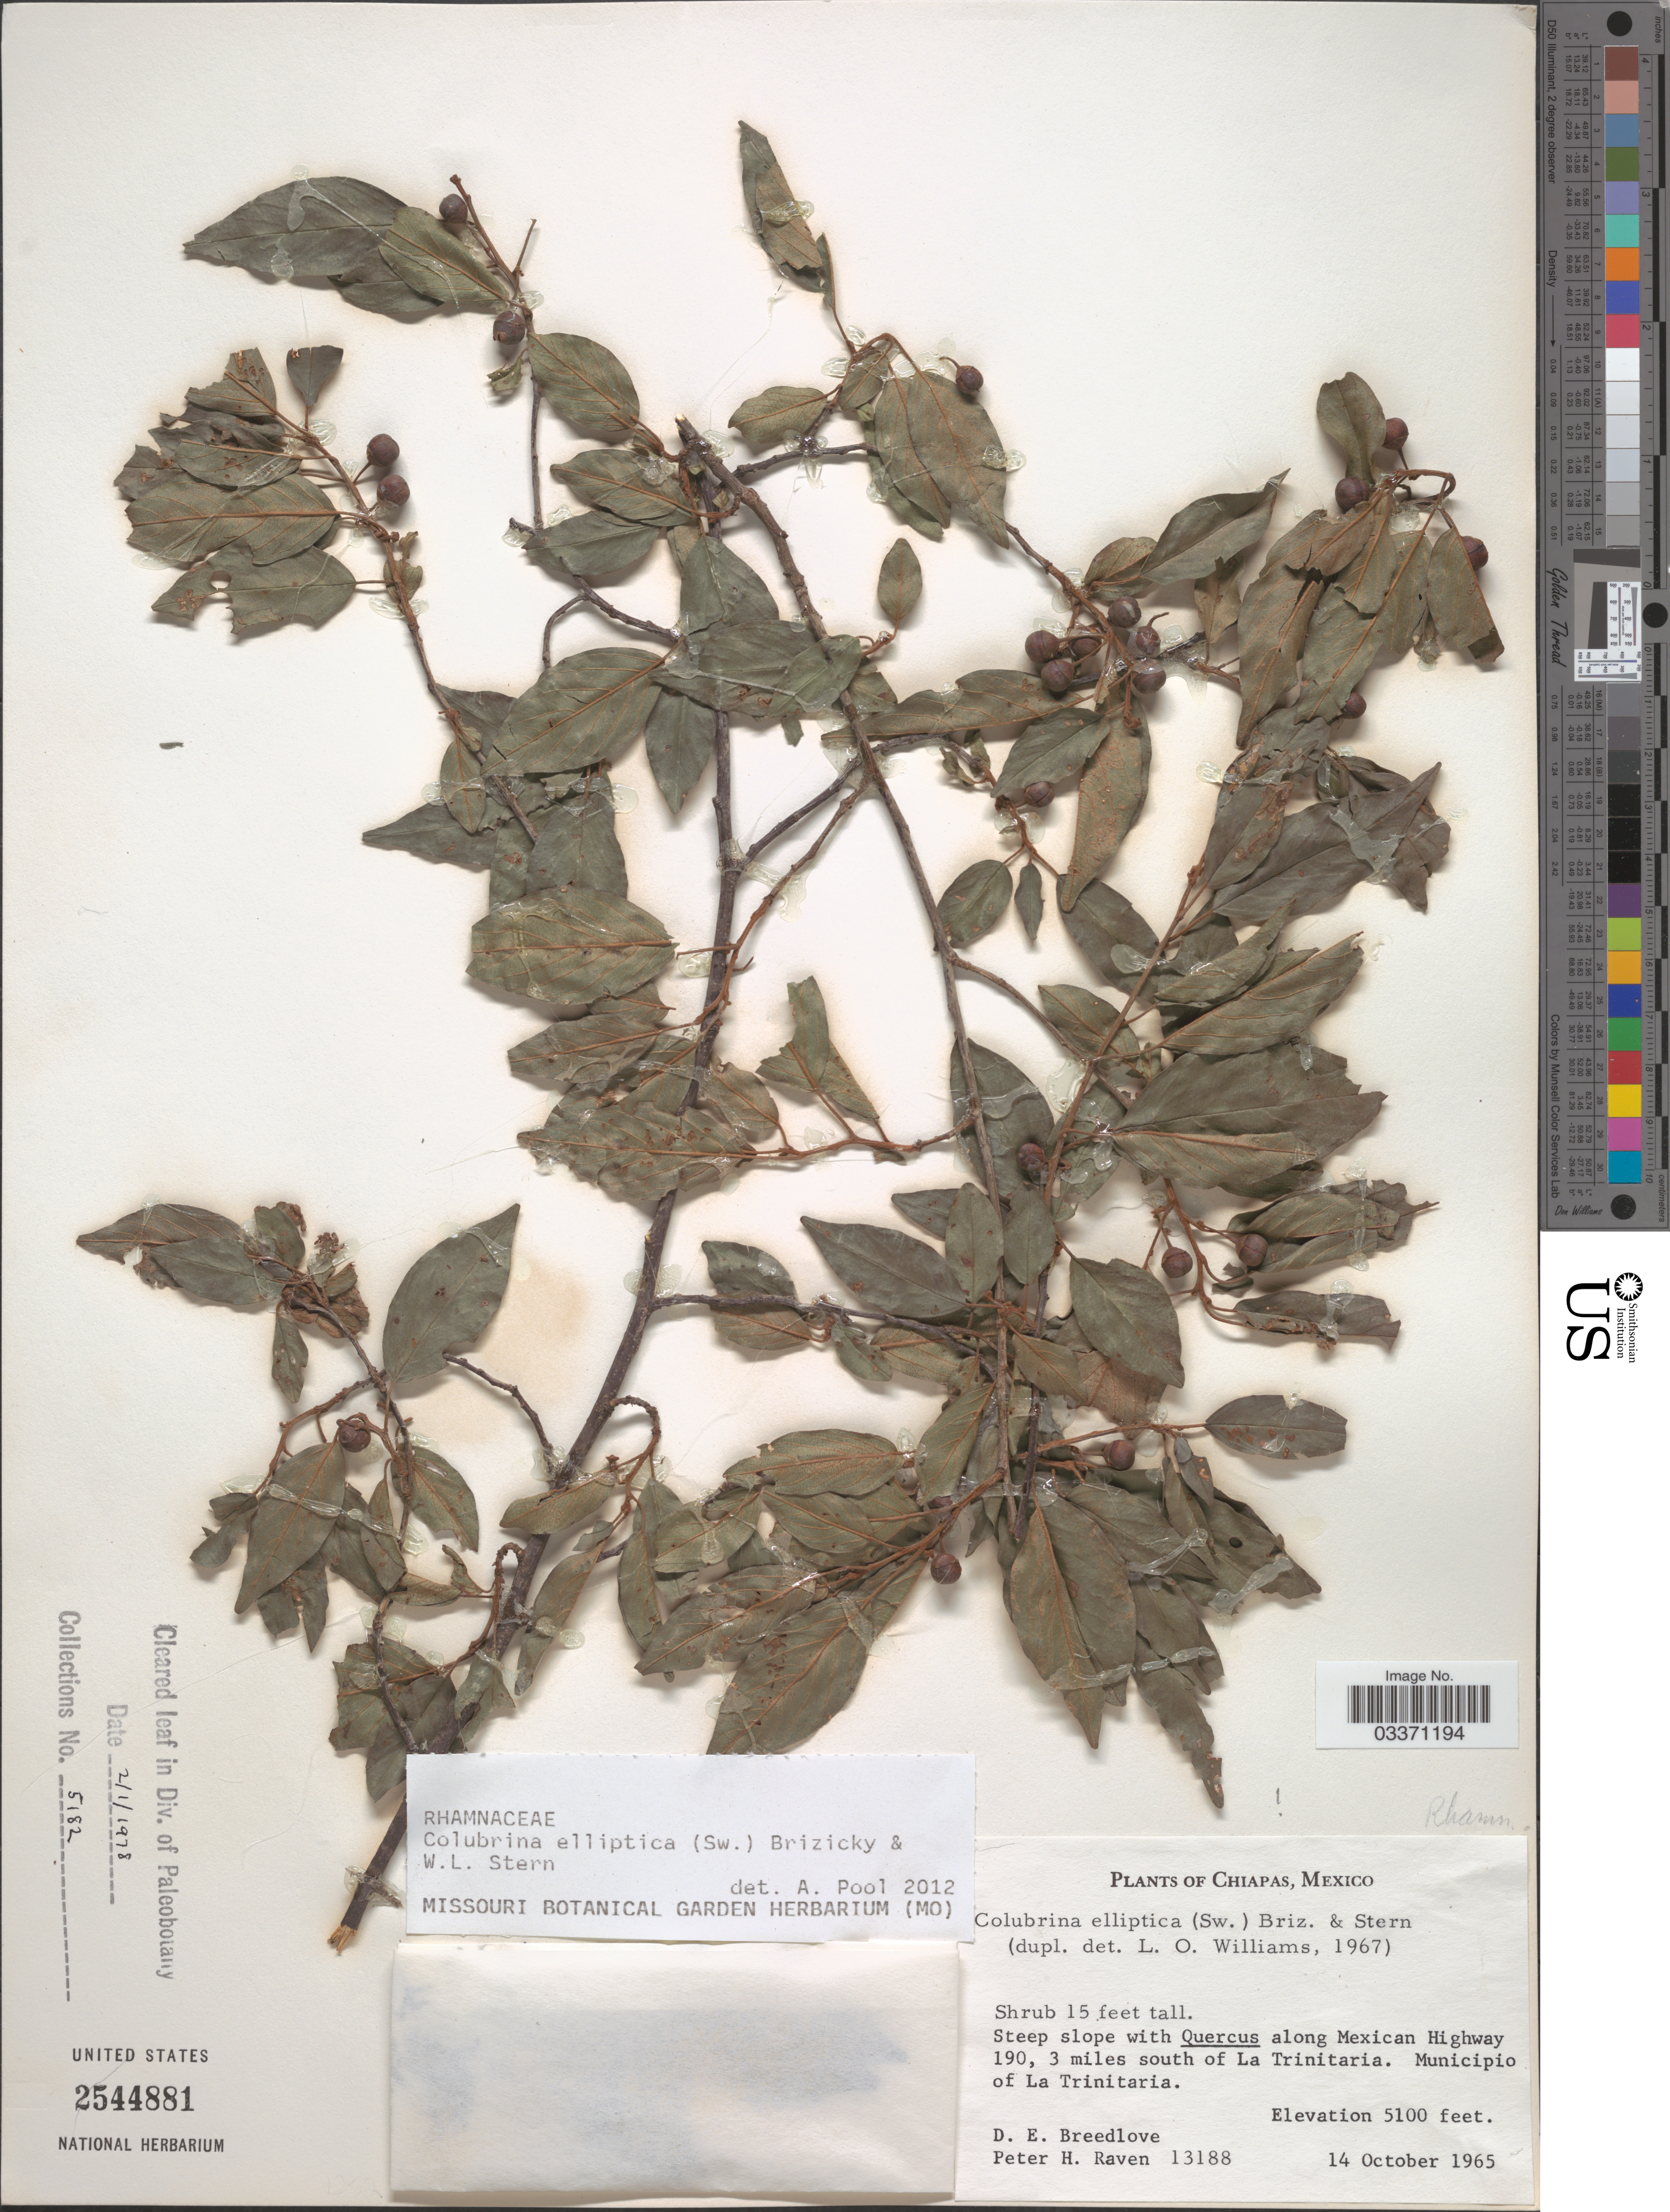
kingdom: Plantae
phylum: Tracheophyta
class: Magnoliopsida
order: Rosales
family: Rhamnaceae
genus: Colubrina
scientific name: Colubrina elliptica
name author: (Sw.) Brizicky & W.L. Stern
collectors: D. E. Breedlove & P. Raven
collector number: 13188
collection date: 1965-10-14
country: Mexico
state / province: Chiapas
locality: Steep slope with Quercus along Mexican Highway 190, 3 miles south of La Trinitaria. Municipio of La Trinitaria.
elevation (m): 1554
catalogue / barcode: US 2544881